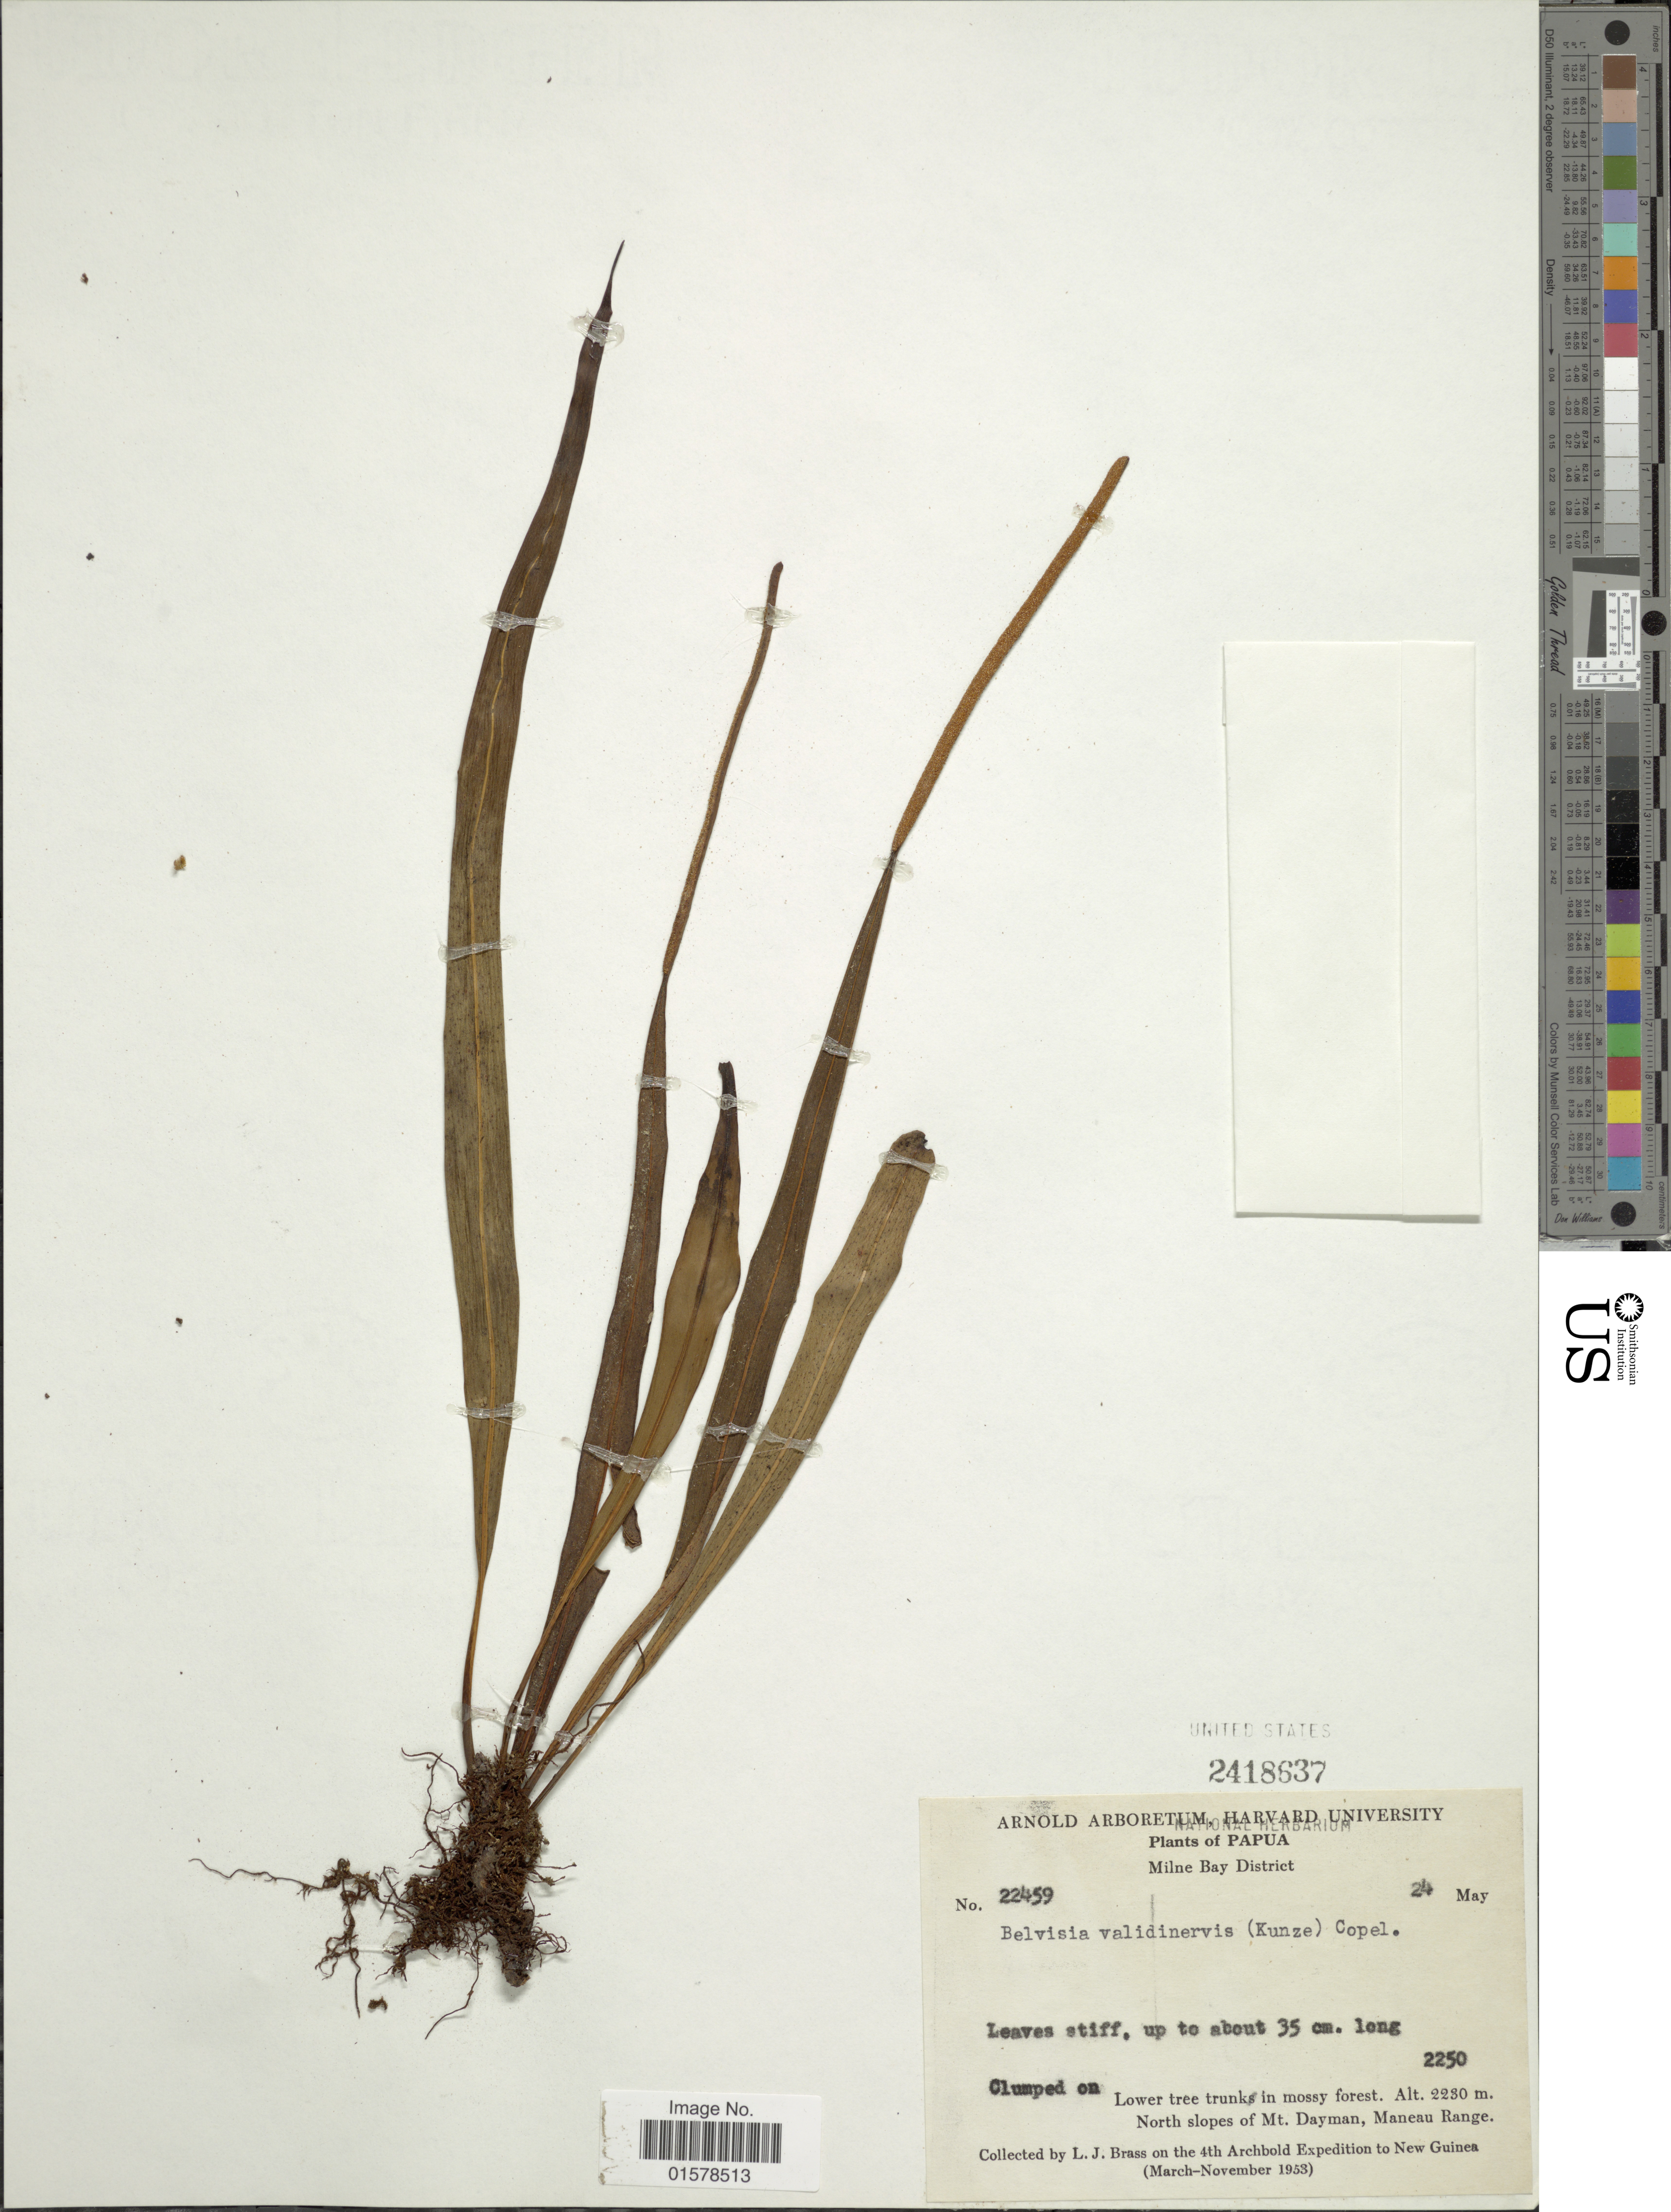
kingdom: Plantae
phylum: Tracheophyta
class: Polypodiopsida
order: Polypodiales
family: Polypodiaceae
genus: Lepisorus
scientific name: Lepisorus validinervis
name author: (Kunze) Li S. Wang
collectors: L. J. Brass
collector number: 22459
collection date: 1953-05-24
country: Papua New Guinea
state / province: Milne Bay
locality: Papua. North slopes of Mt. Dayman, Maneau Range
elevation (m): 2250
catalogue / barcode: US 2418637